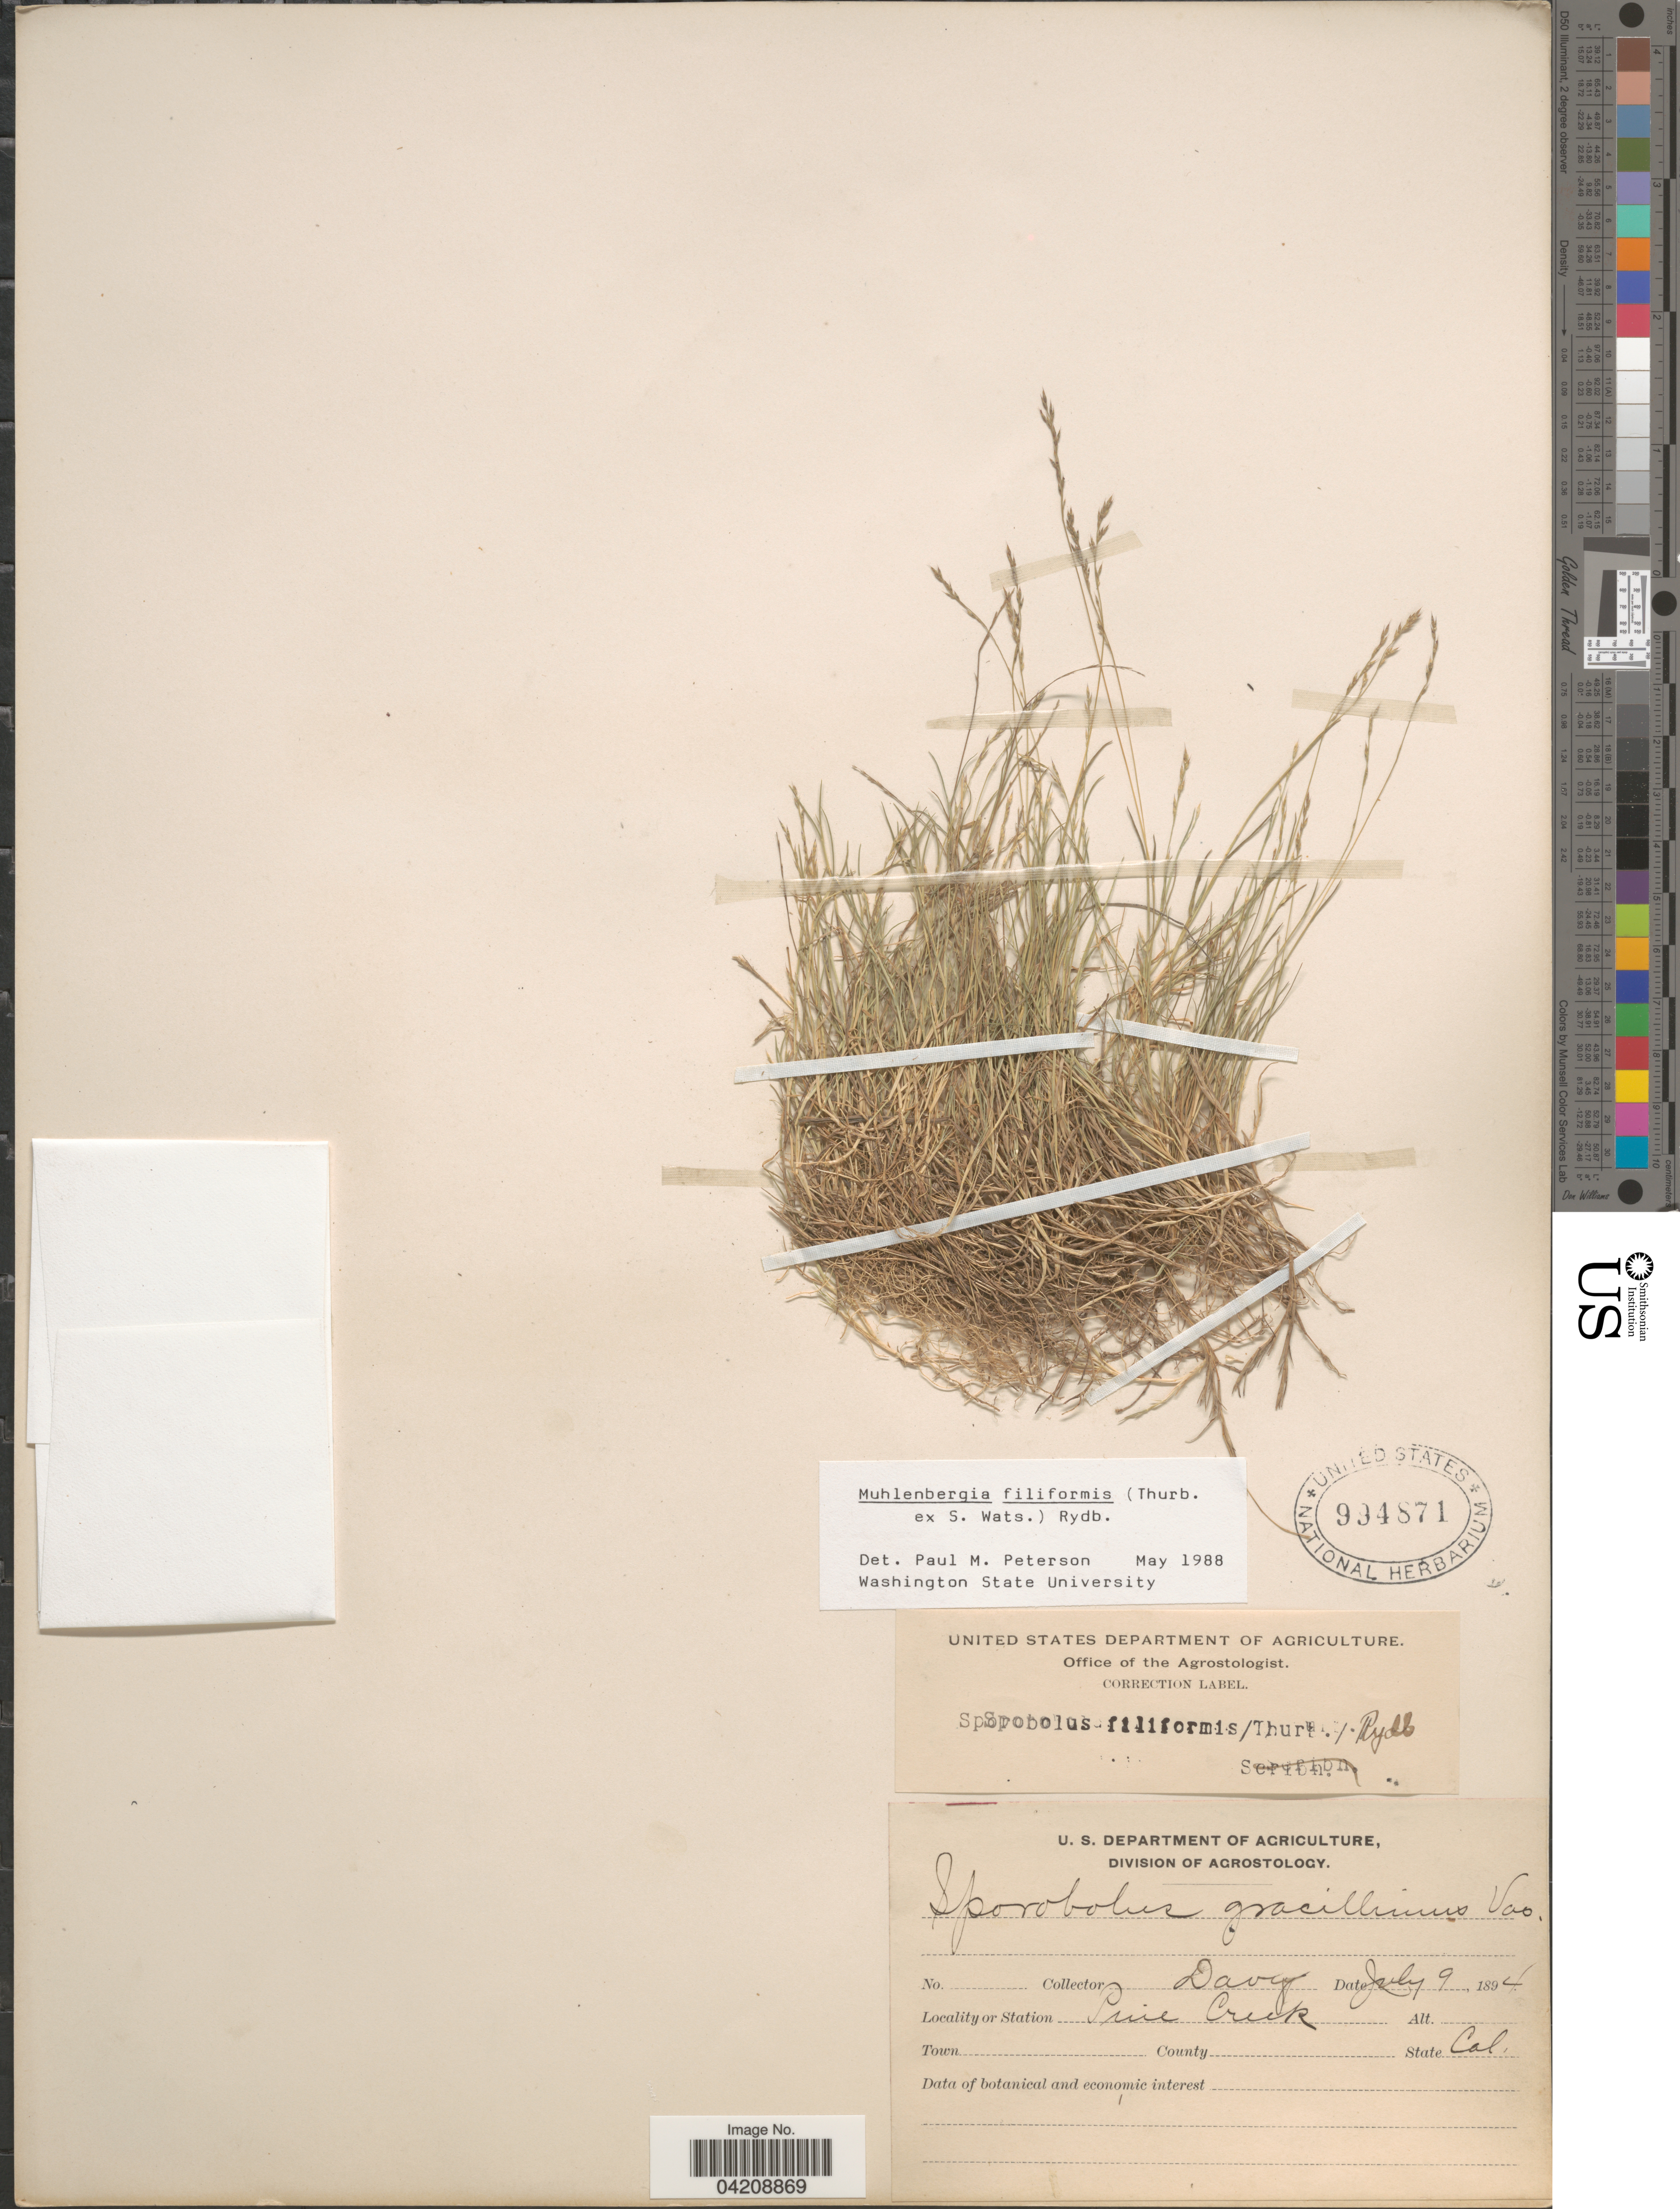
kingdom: Plantae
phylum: Tracheophyta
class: Liliopsida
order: Poales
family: Poaceae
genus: Muhlenbergia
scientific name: Muhlenbergia filiformis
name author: (Thurb. ex S. Watson) Rydb.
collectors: Davy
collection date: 1894-07-09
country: United States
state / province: Colorado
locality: Pine Creek.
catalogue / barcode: US 994871